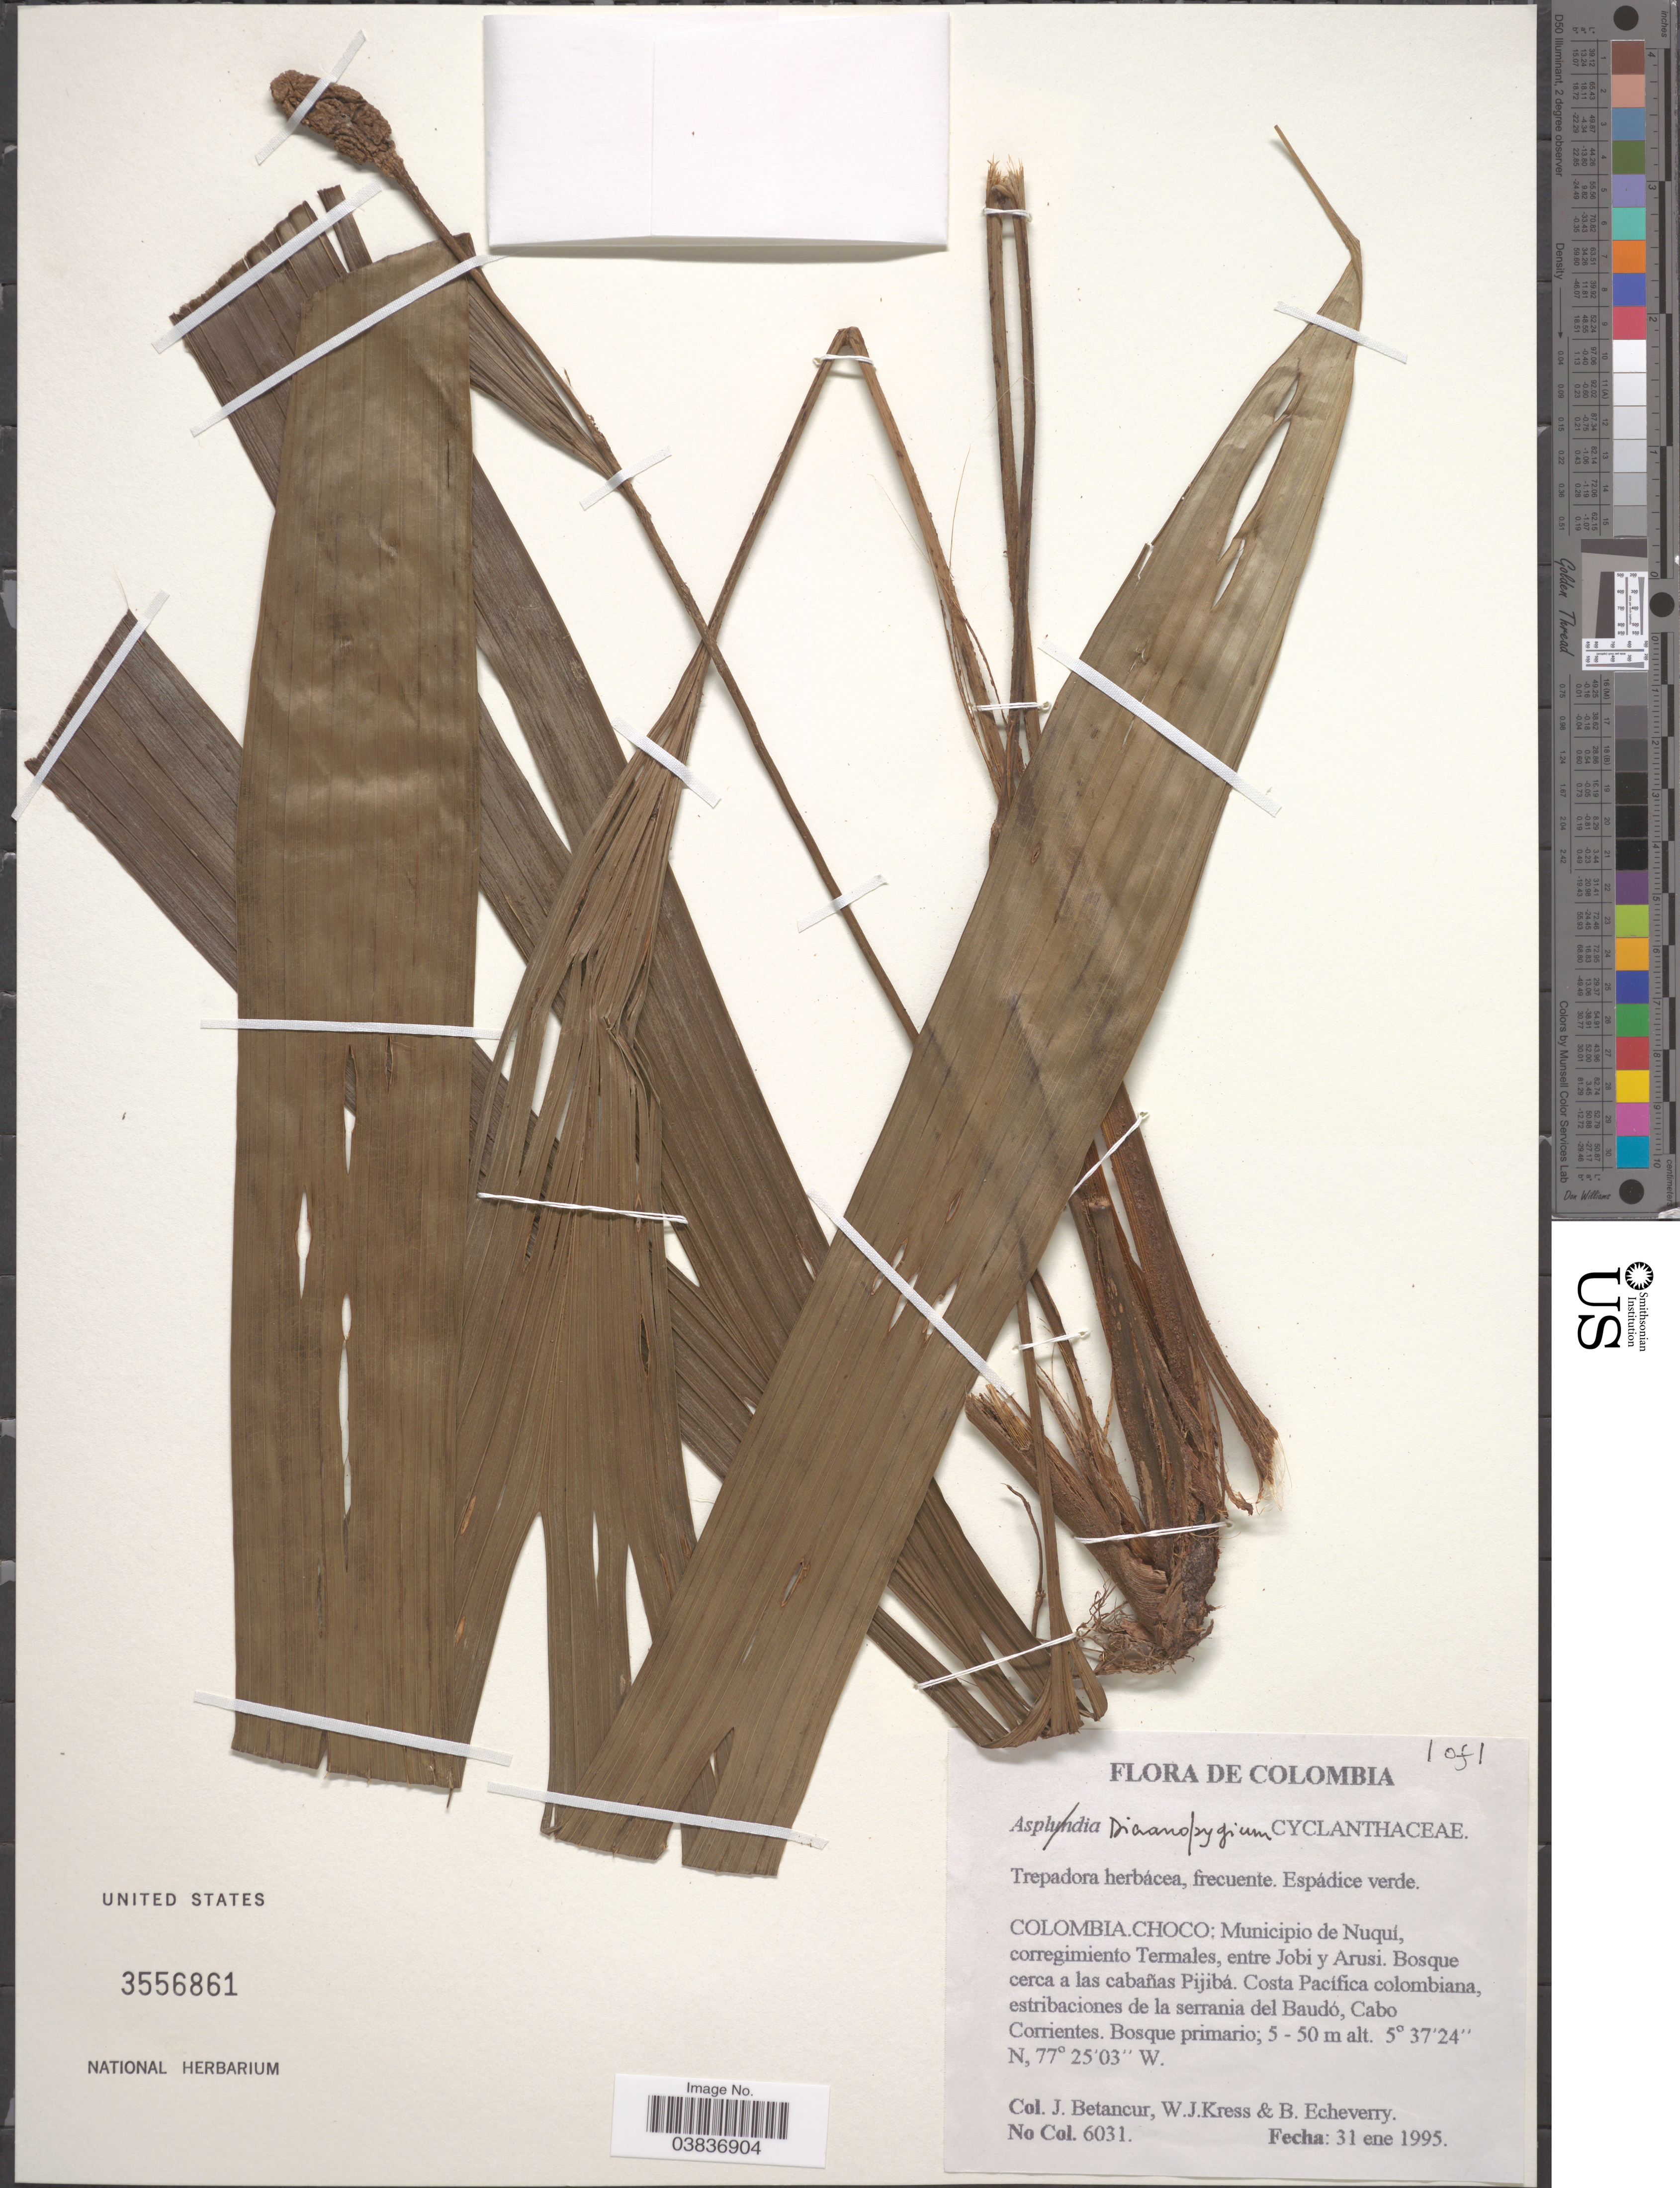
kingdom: Plantae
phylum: Tracheophyta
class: Liliopsida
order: Pandanales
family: Cyclanthaceae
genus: Dicranopygium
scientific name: Dicranopygium sp.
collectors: J. Betancur, W. J. Kress & B. Echeverry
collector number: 6031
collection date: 1995-01-31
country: Colombia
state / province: Chocó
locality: Municipio de Nuqui, corregimiento Termales, entre Jobi y Arusi. Bosque cerca a las cabañas Pijibá. Costa Pacifica columbiana estribaciones de la serrania del Baudó, Cabo Corrientes.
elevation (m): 5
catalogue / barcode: US 3556861